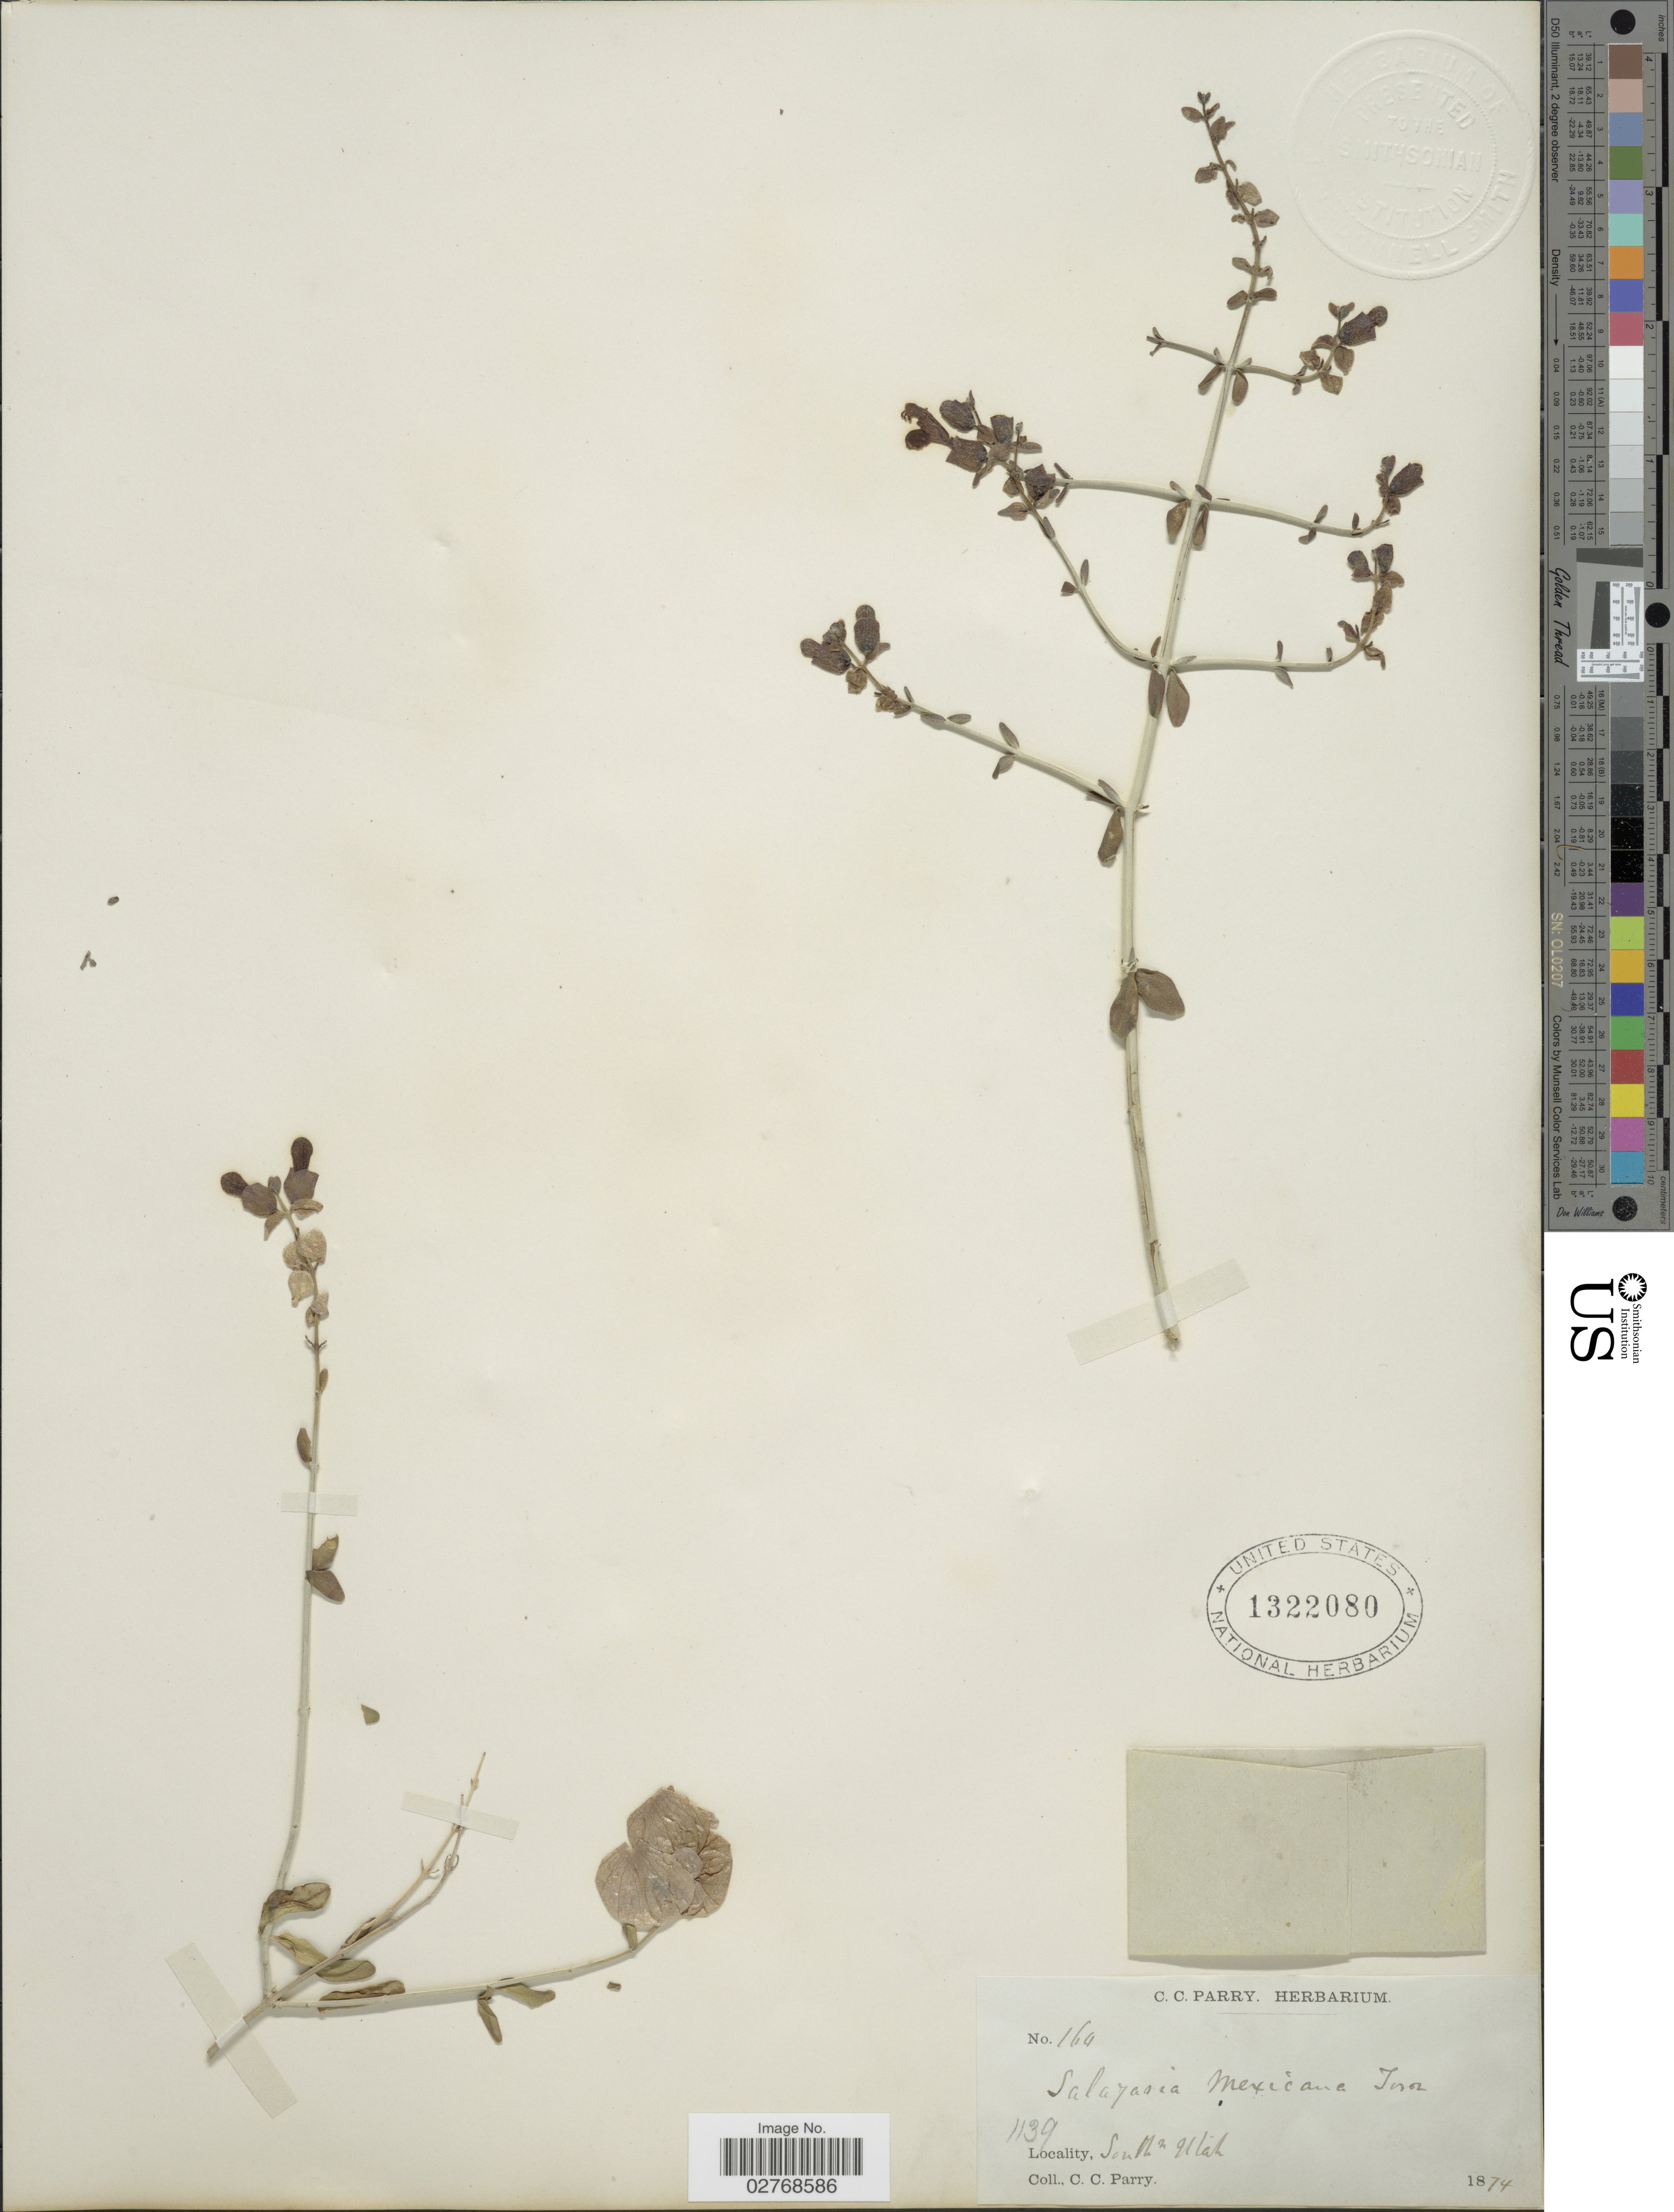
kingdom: Plantae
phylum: Tracheophyta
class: Magnoliopsida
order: Lamiales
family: Lamiaceae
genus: Scutellaria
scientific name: Scutellaria mexicana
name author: (Torr.) A.J. Paton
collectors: C. C. Parry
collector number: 160*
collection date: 1874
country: United States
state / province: Utah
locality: Southn Utah.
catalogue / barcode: US 1322080